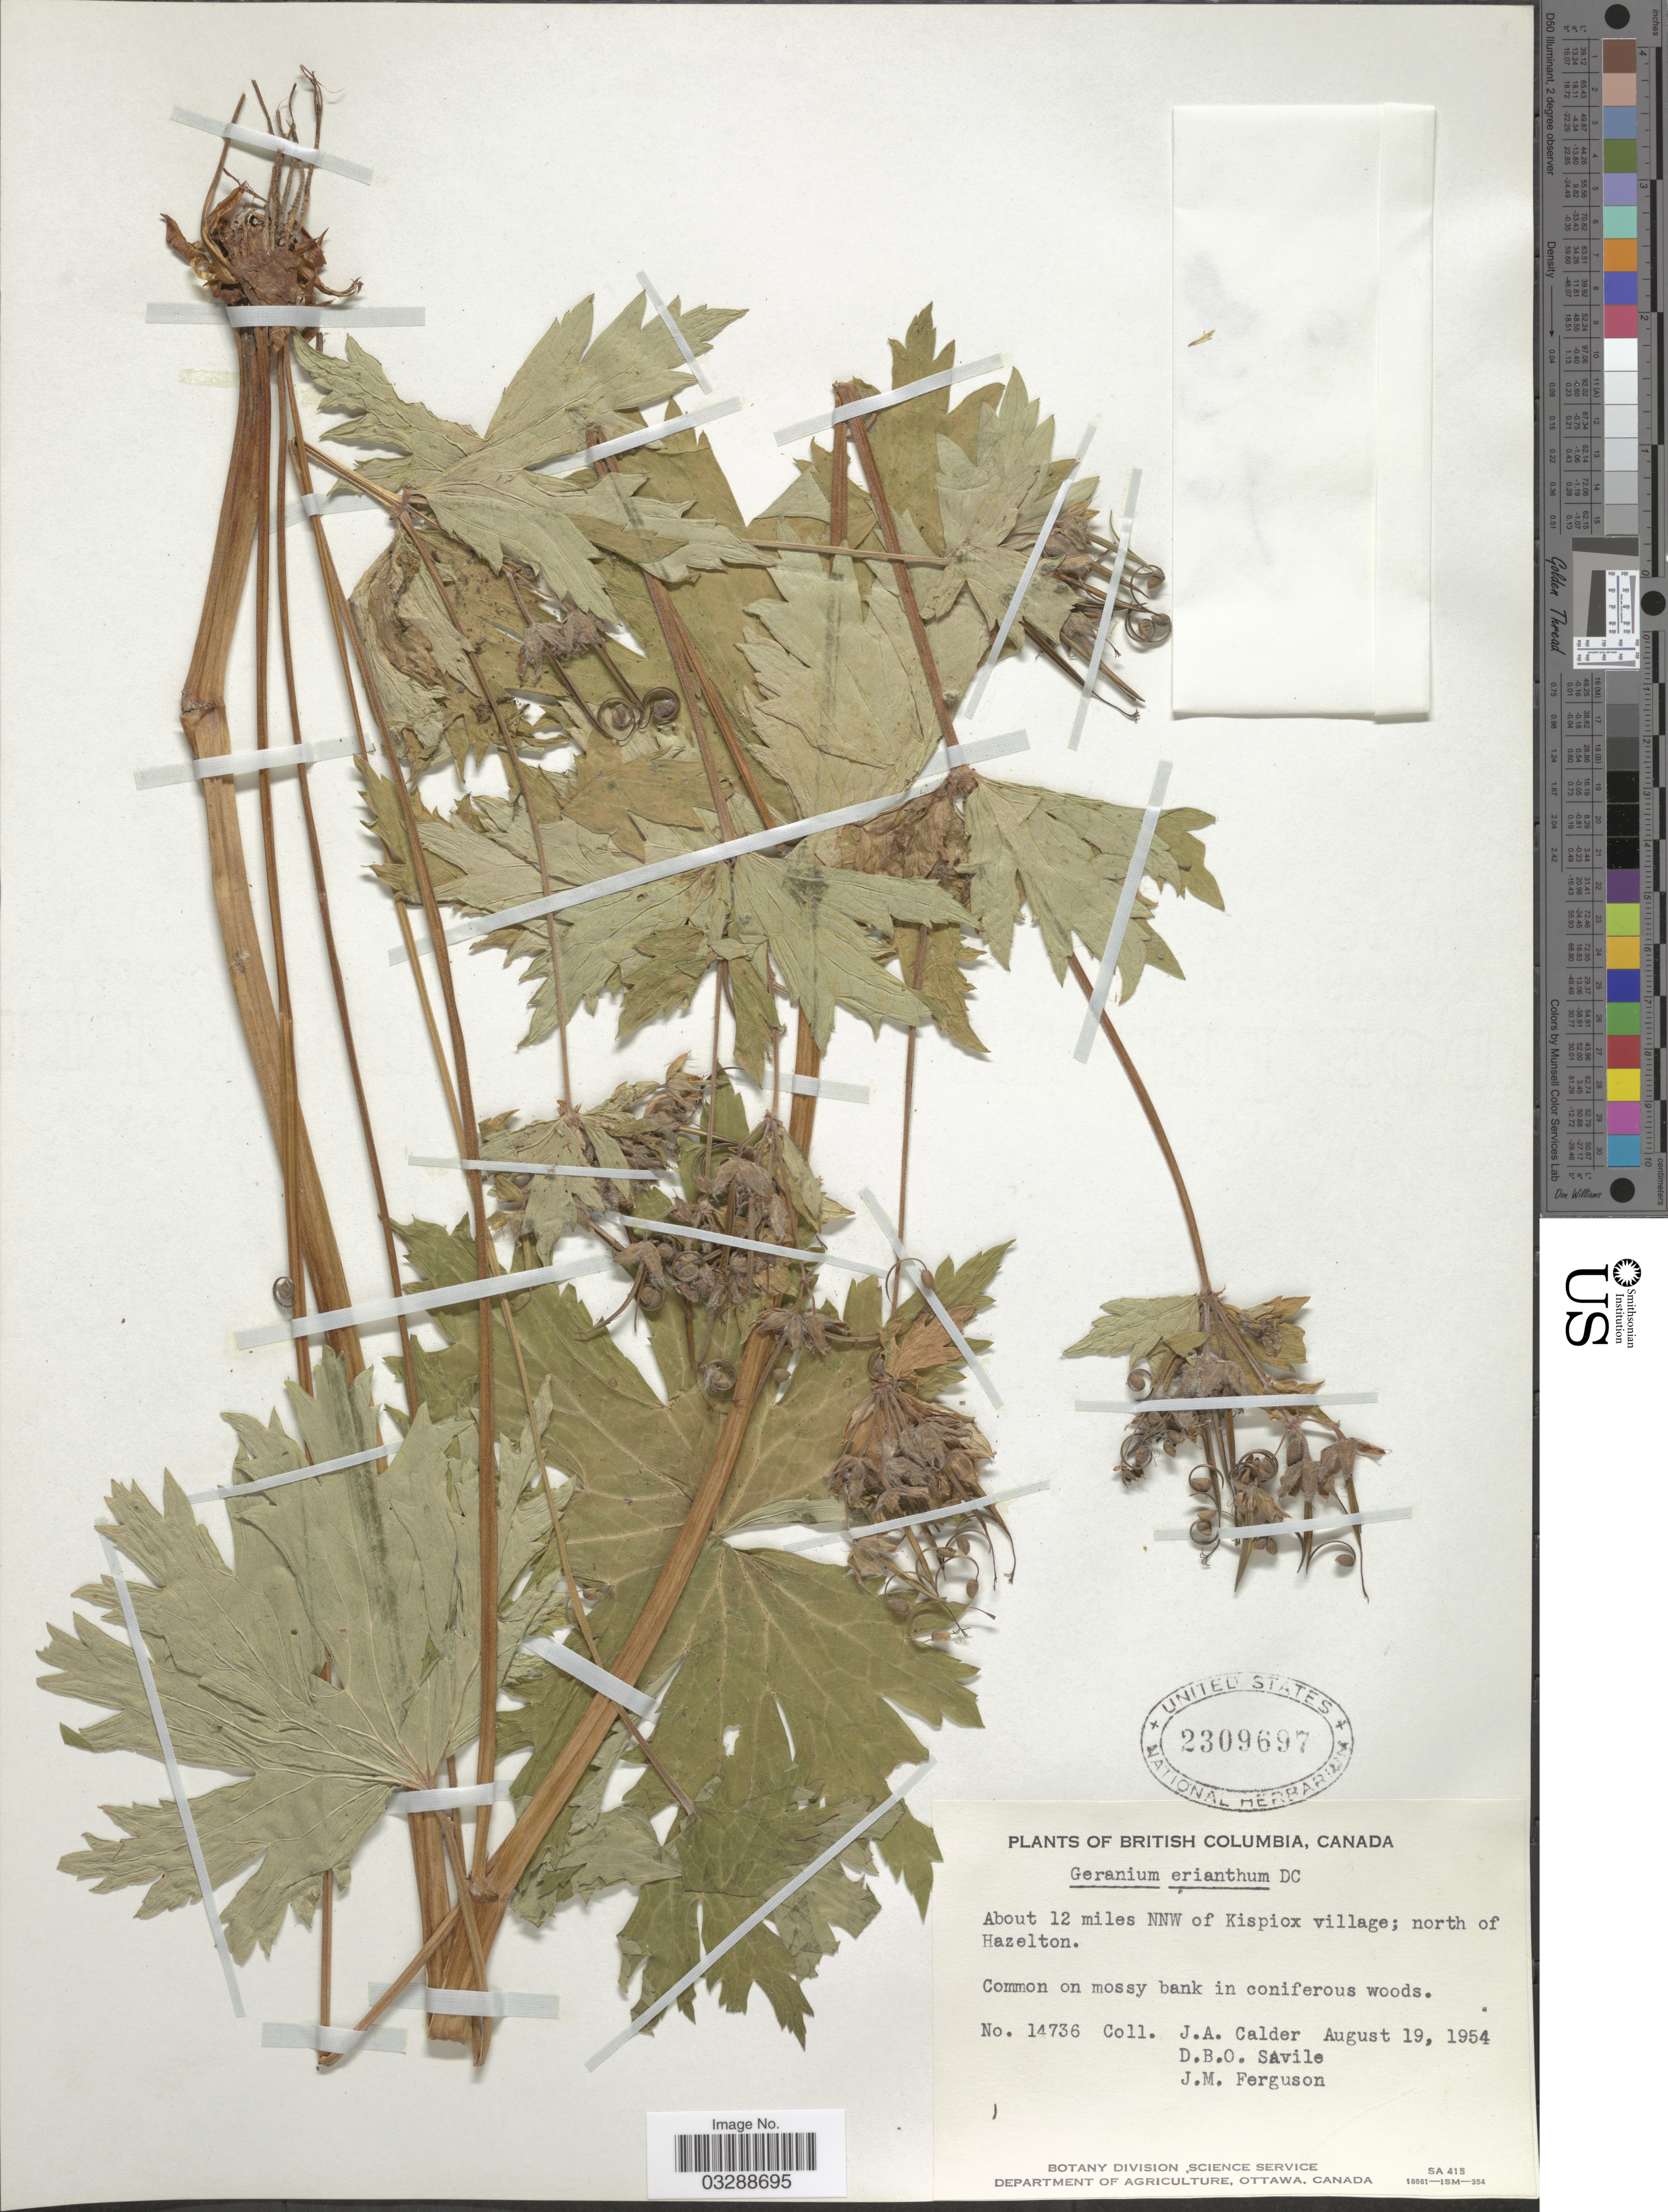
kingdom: Plantae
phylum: Tracheophyta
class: Magnoliopsida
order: Geraniales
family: Geraniaceae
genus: Geranium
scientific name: Geranium erianthum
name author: DC.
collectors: J. A. Calder, D. Savile & J. M. Ferguson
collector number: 14736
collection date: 1954-08-19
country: Canada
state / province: British Columbia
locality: About 12 miles NNW of Kispiox village; north of Hazelton.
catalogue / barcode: US 2309697